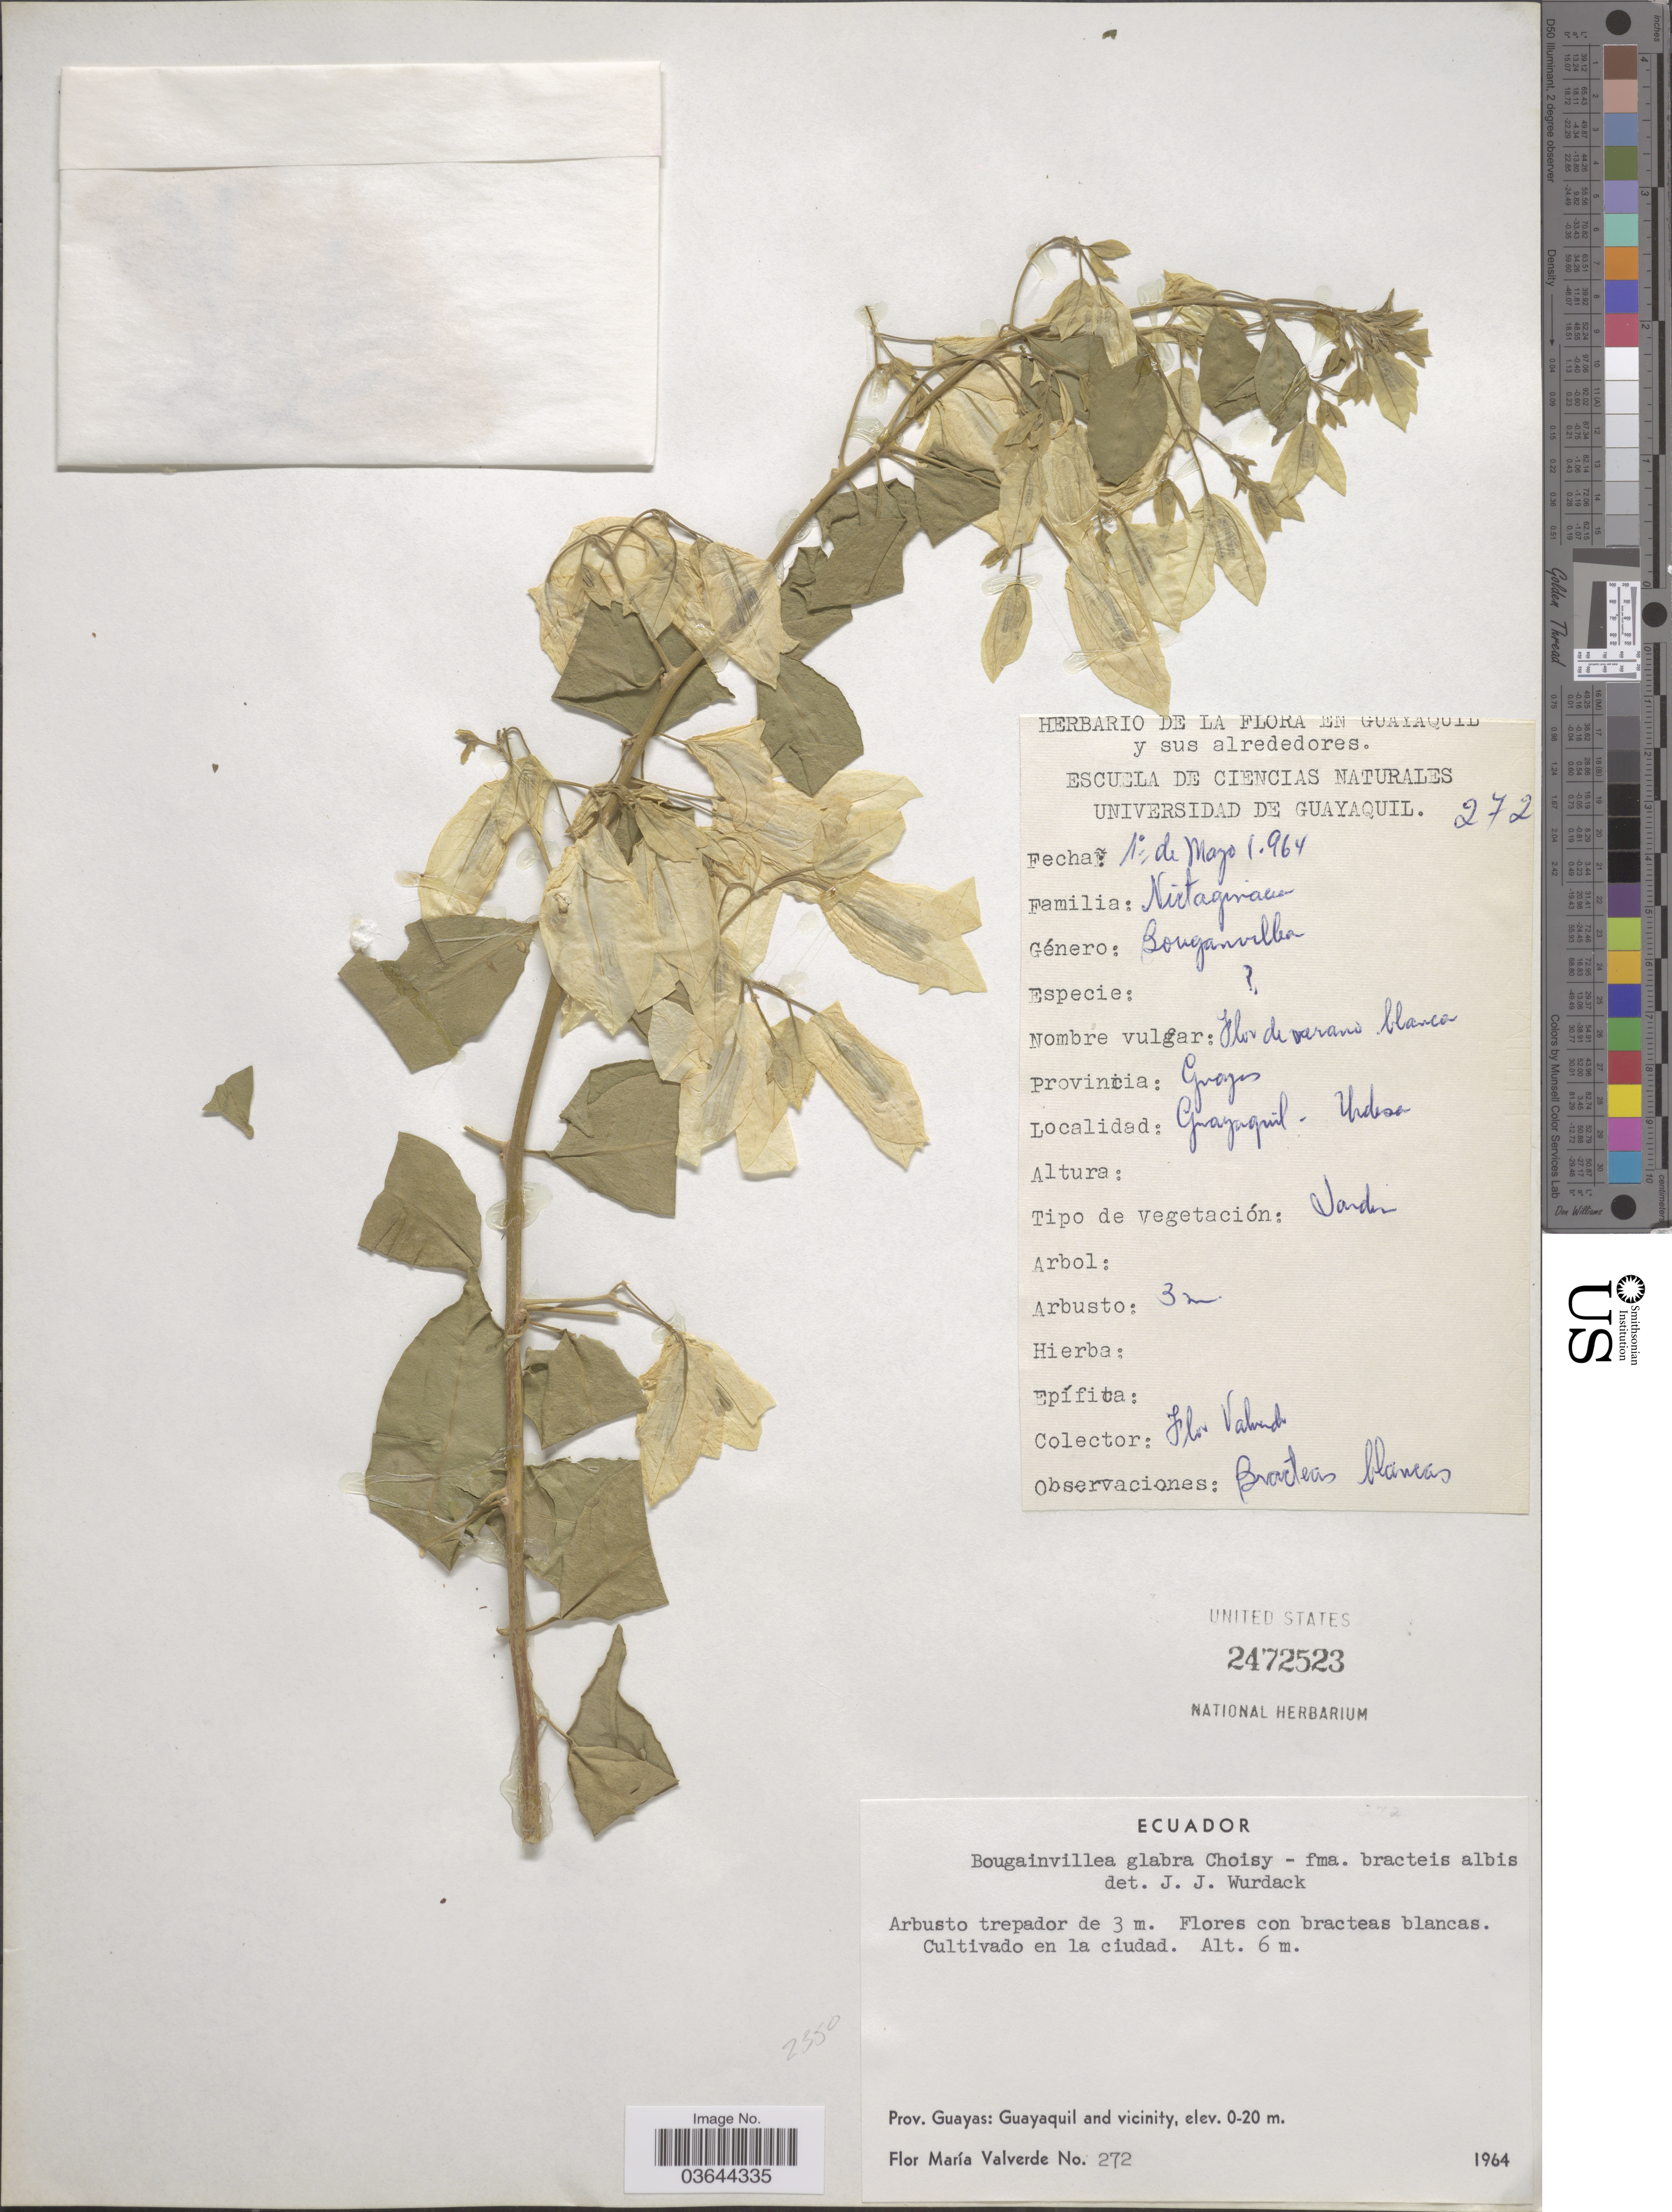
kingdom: Plantae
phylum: Tracheophyta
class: Magnoliopsida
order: Caryophyllales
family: Nyctaginaceae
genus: Bougainvillea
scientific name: Bougainvillea glabra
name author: Choisy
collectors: F. M. Valverde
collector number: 272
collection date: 1964-05-11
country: Ecuador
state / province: Guayas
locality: Guayaquil and vicinity. Urdesa.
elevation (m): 0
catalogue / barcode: US 2472523